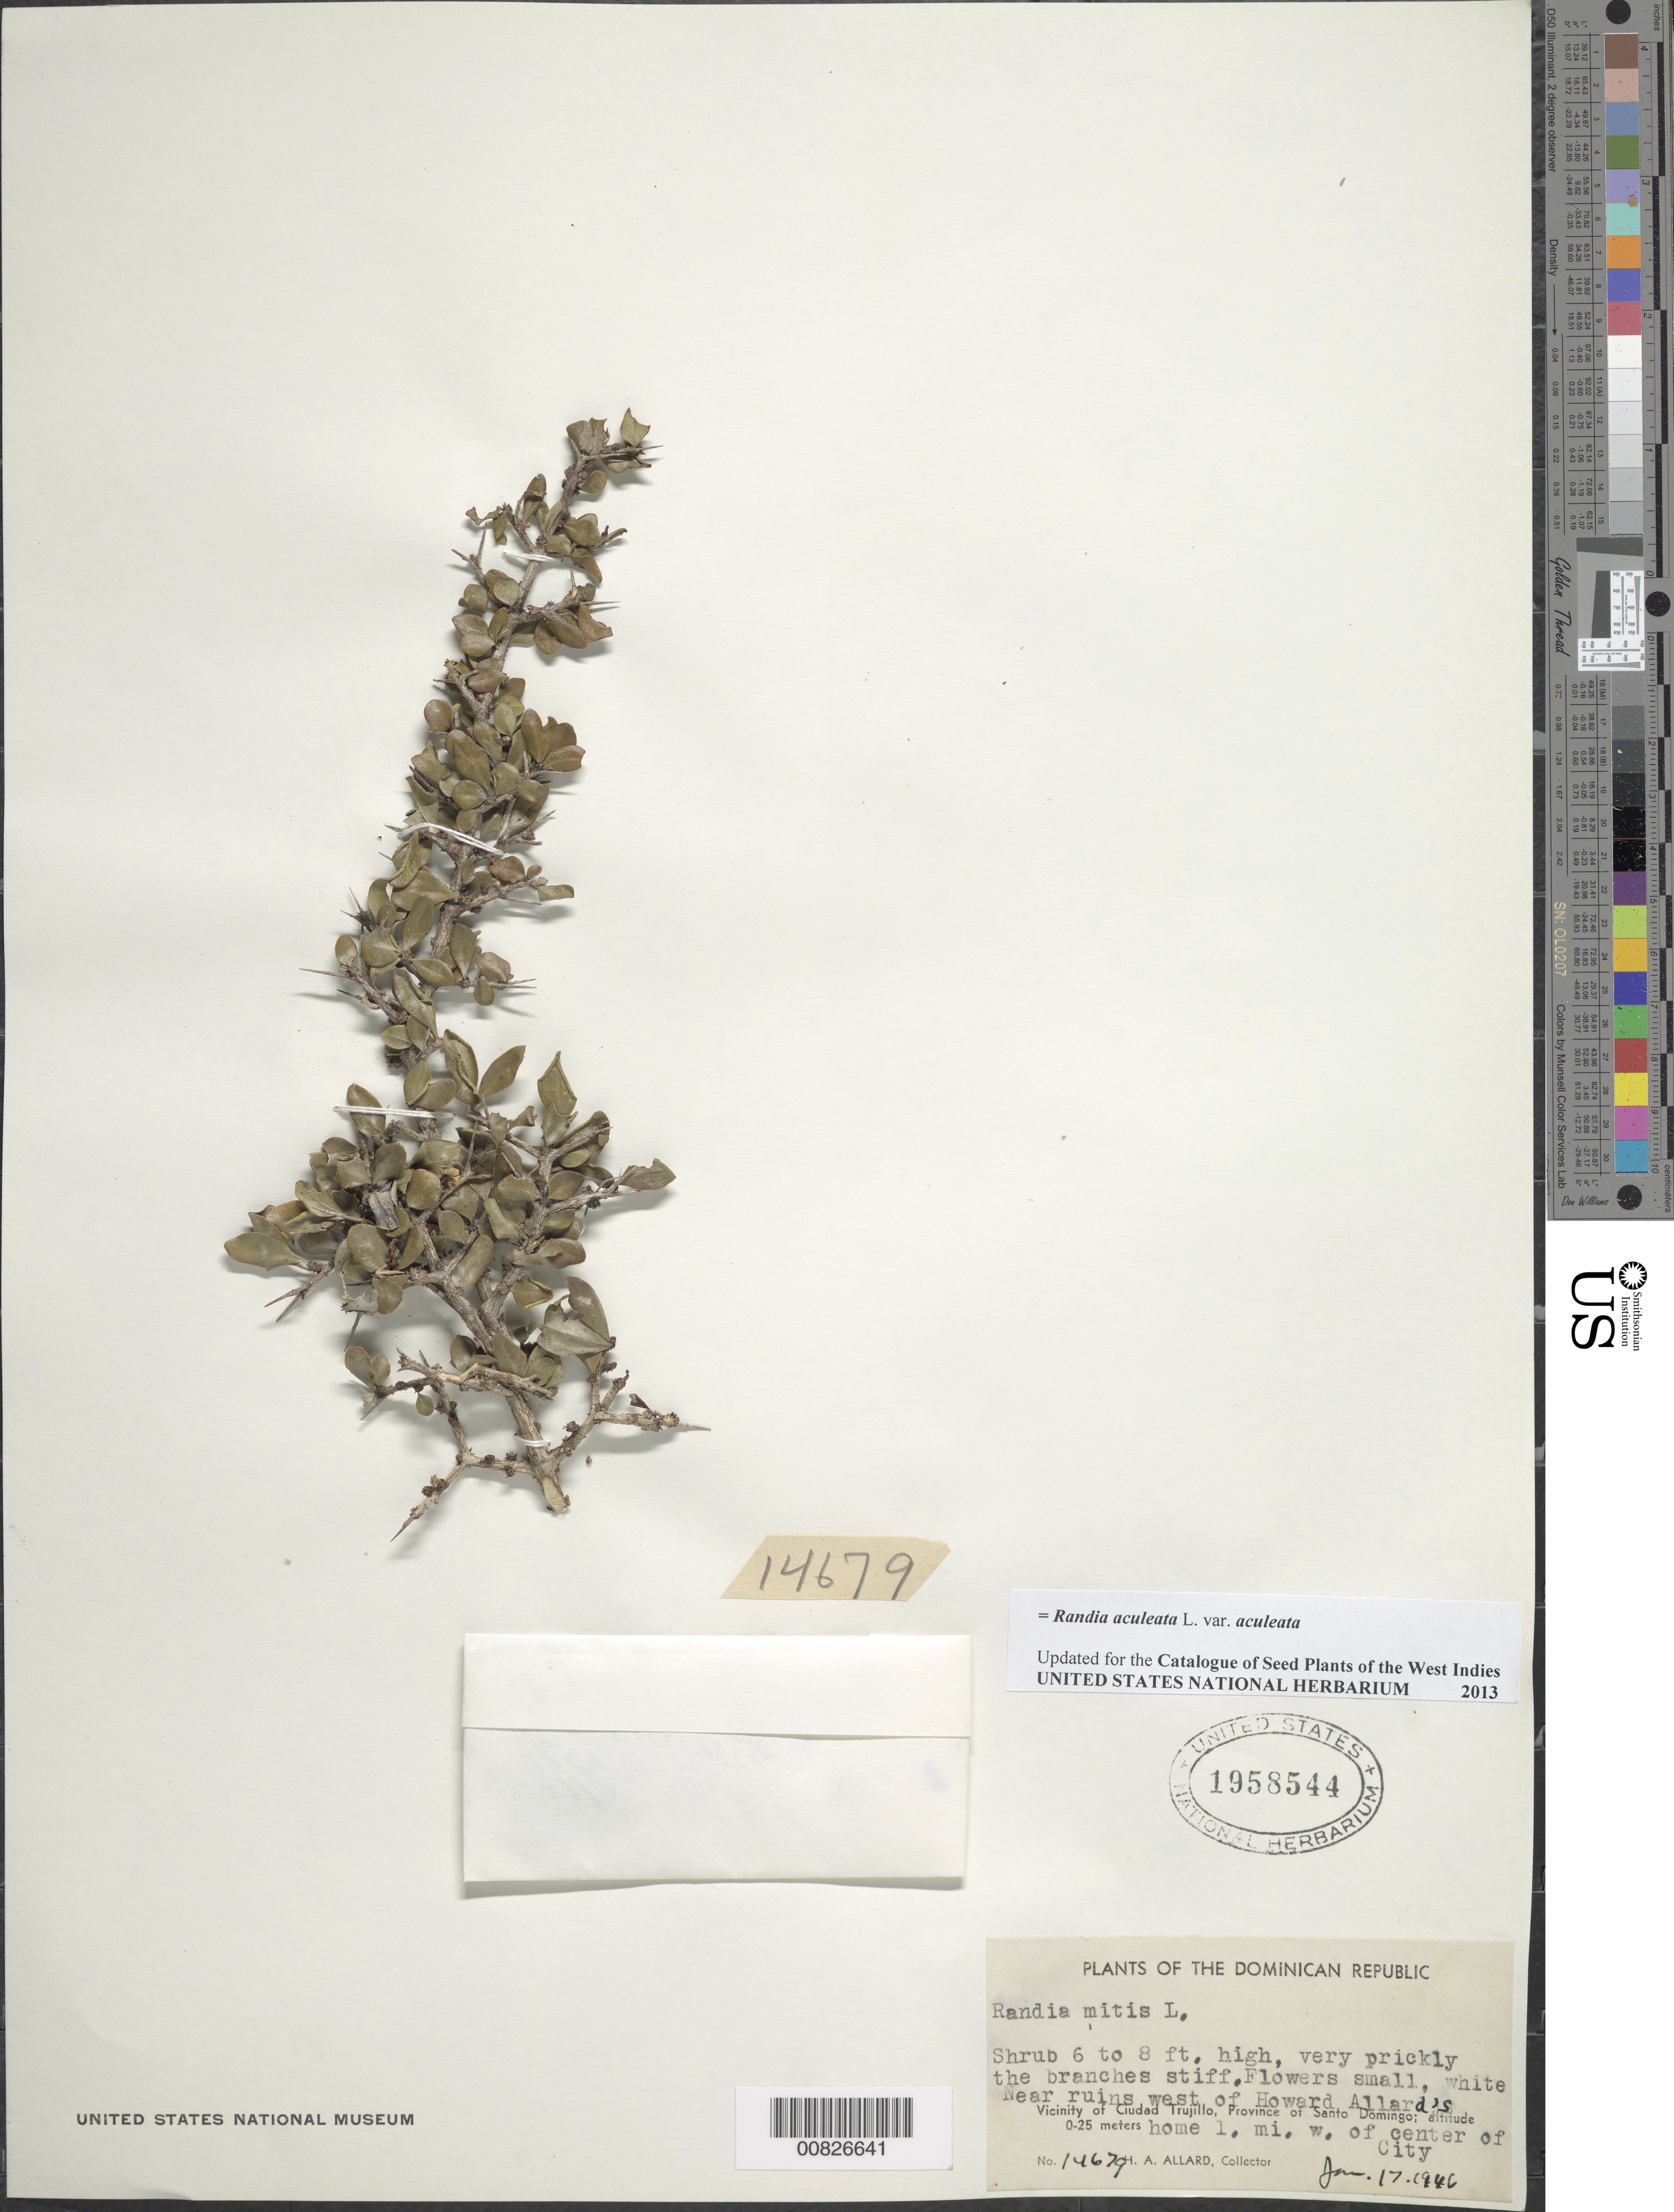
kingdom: Plantae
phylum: Tracheophyta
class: Magnoliopsida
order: Gentianales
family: Rubiaceae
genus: Randia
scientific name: Randia aculeata var. aculeata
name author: L.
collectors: H. A. Allard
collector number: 14679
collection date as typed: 17 Jan 1946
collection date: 1946-01-17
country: Dominican Republic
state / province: Distrito Nacional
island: Hispaniola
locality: Vicinity of Santo Domingo, near ruins W of Howard Allard's home, 1 ile W of center of city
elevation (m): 0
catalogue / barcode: US 1958544